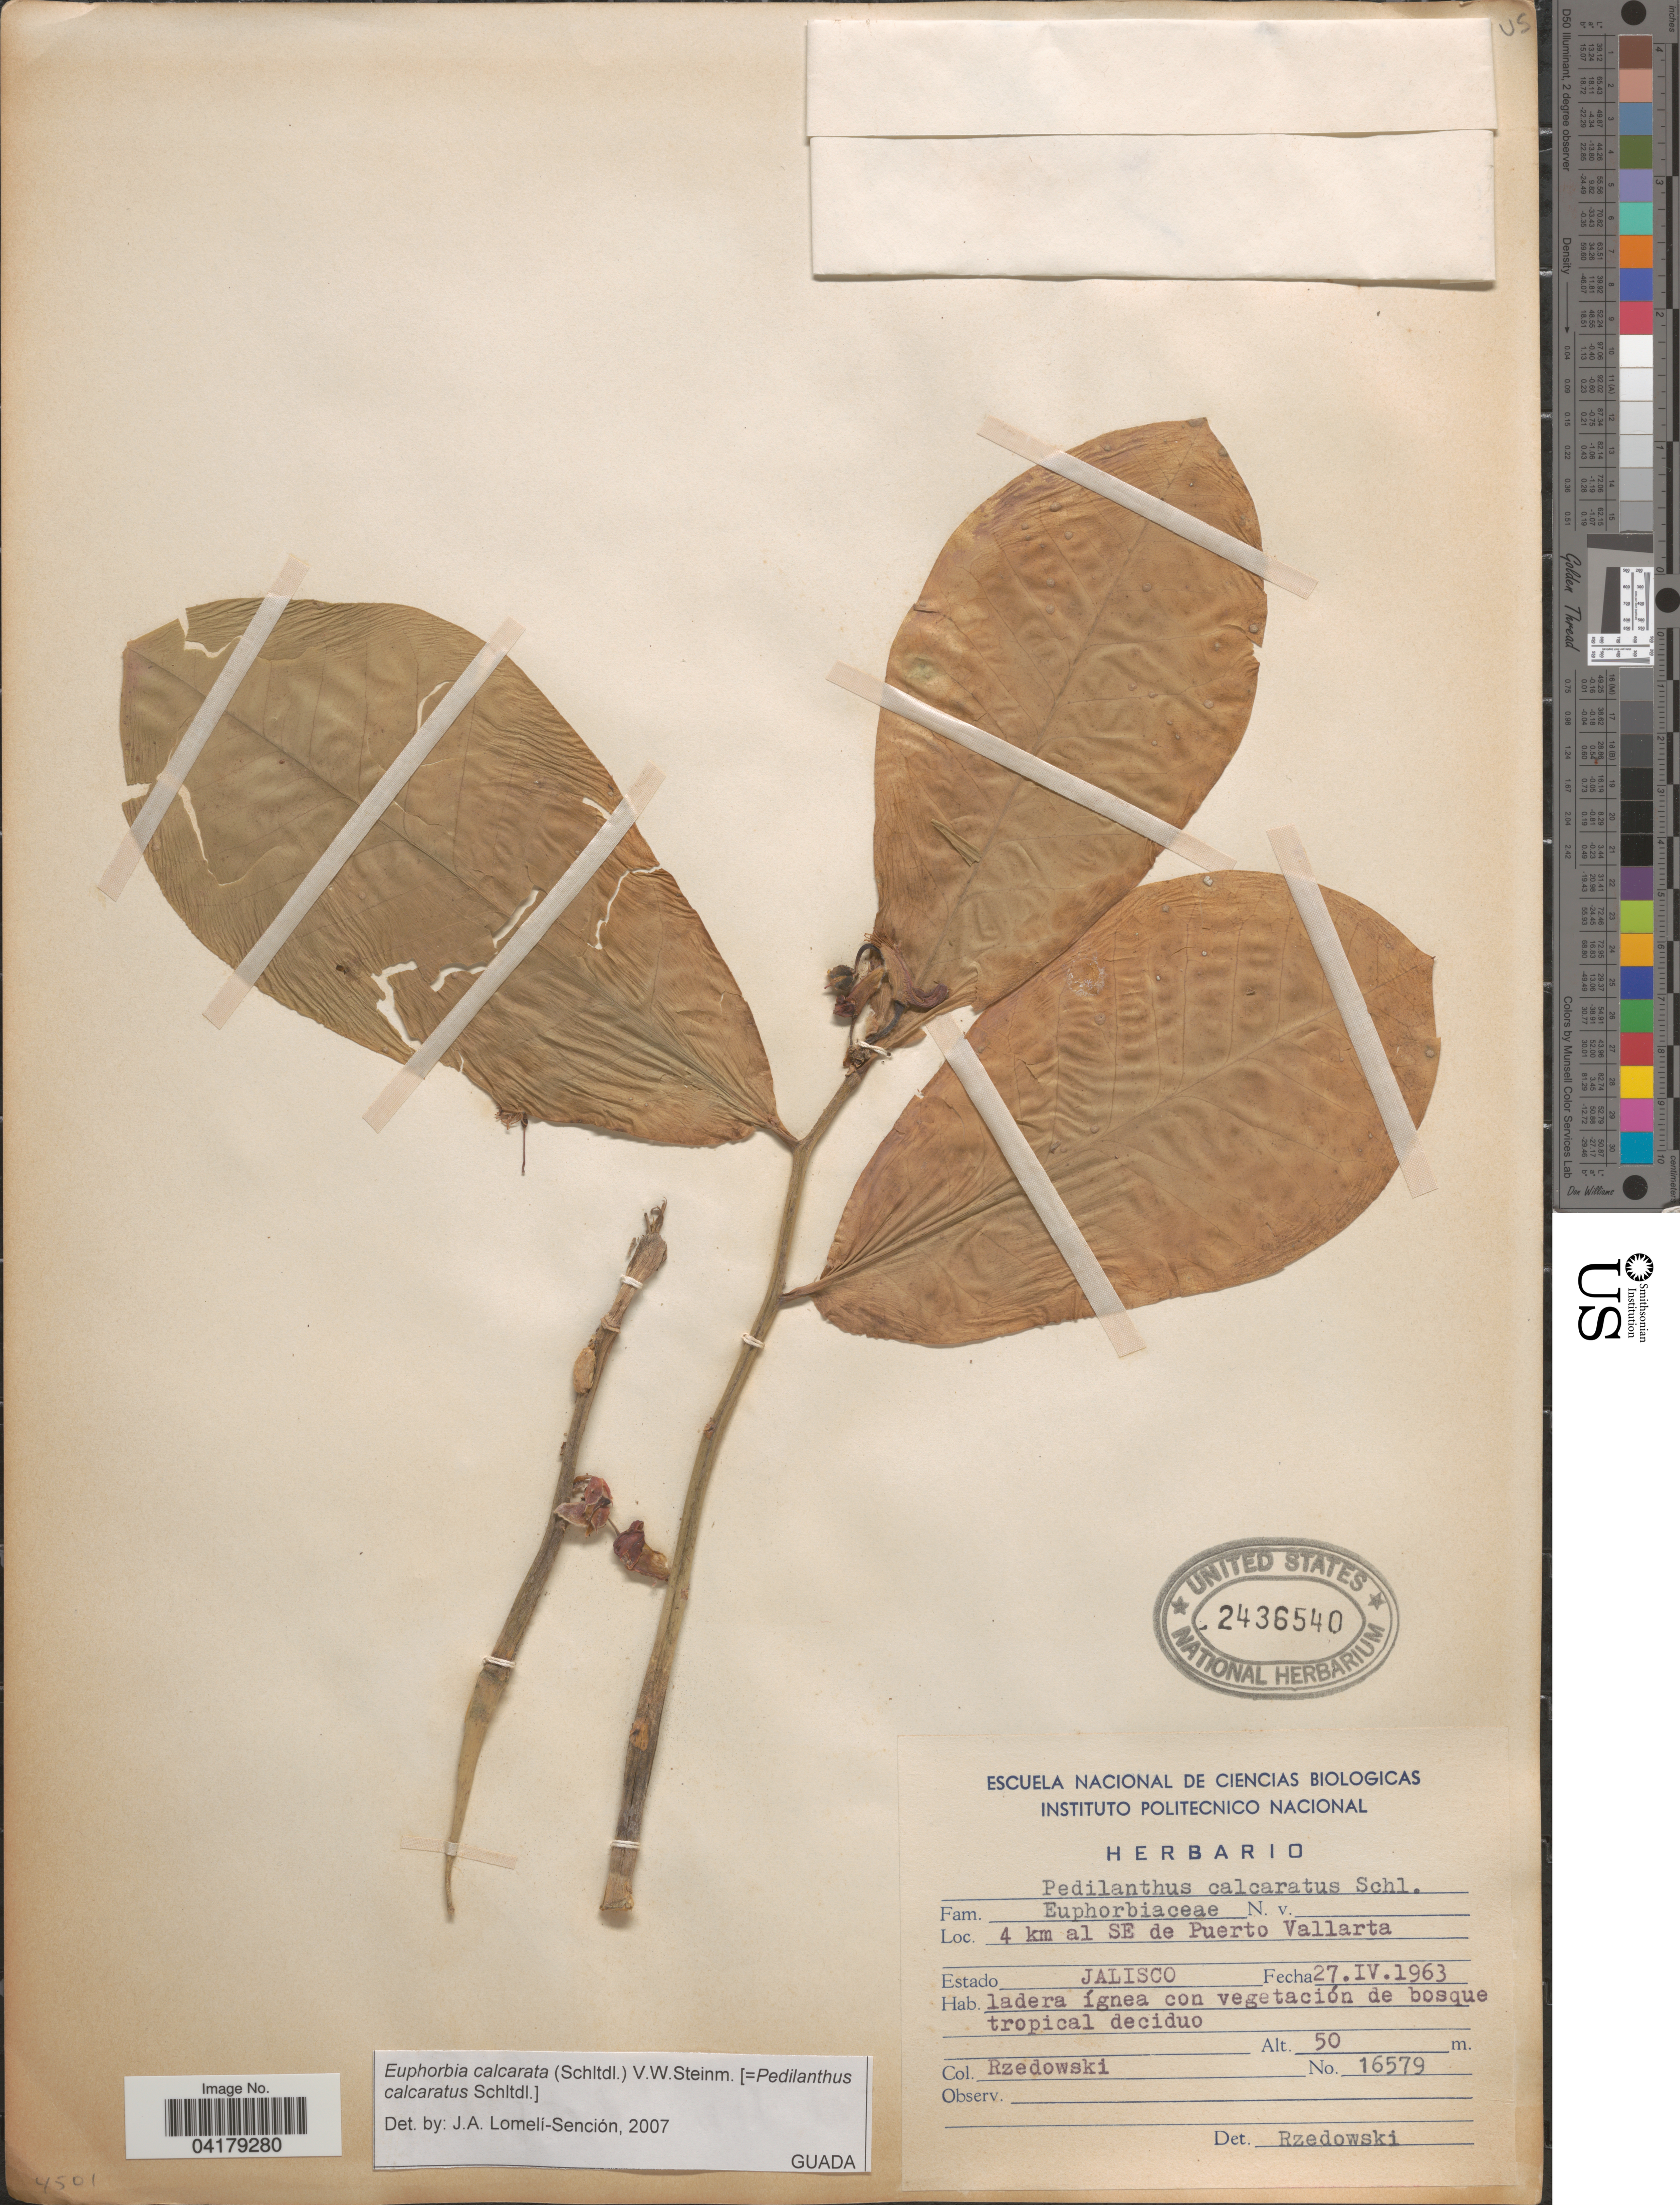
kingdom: Plantae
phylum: Tracheophyta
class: Magnoliopsida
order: Malpighiales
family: Euphorbiaceae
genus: Euphorbia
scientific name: Euphorbia calcarata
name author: (Schltdl.) V.W. Steinm.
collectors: Rzedowski, --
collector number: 16579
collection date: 1963-04-27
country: Mexico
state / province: Jalisco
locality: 4 km al SE de Puerto Vallarta.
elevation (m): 50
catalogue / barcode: US 2436540